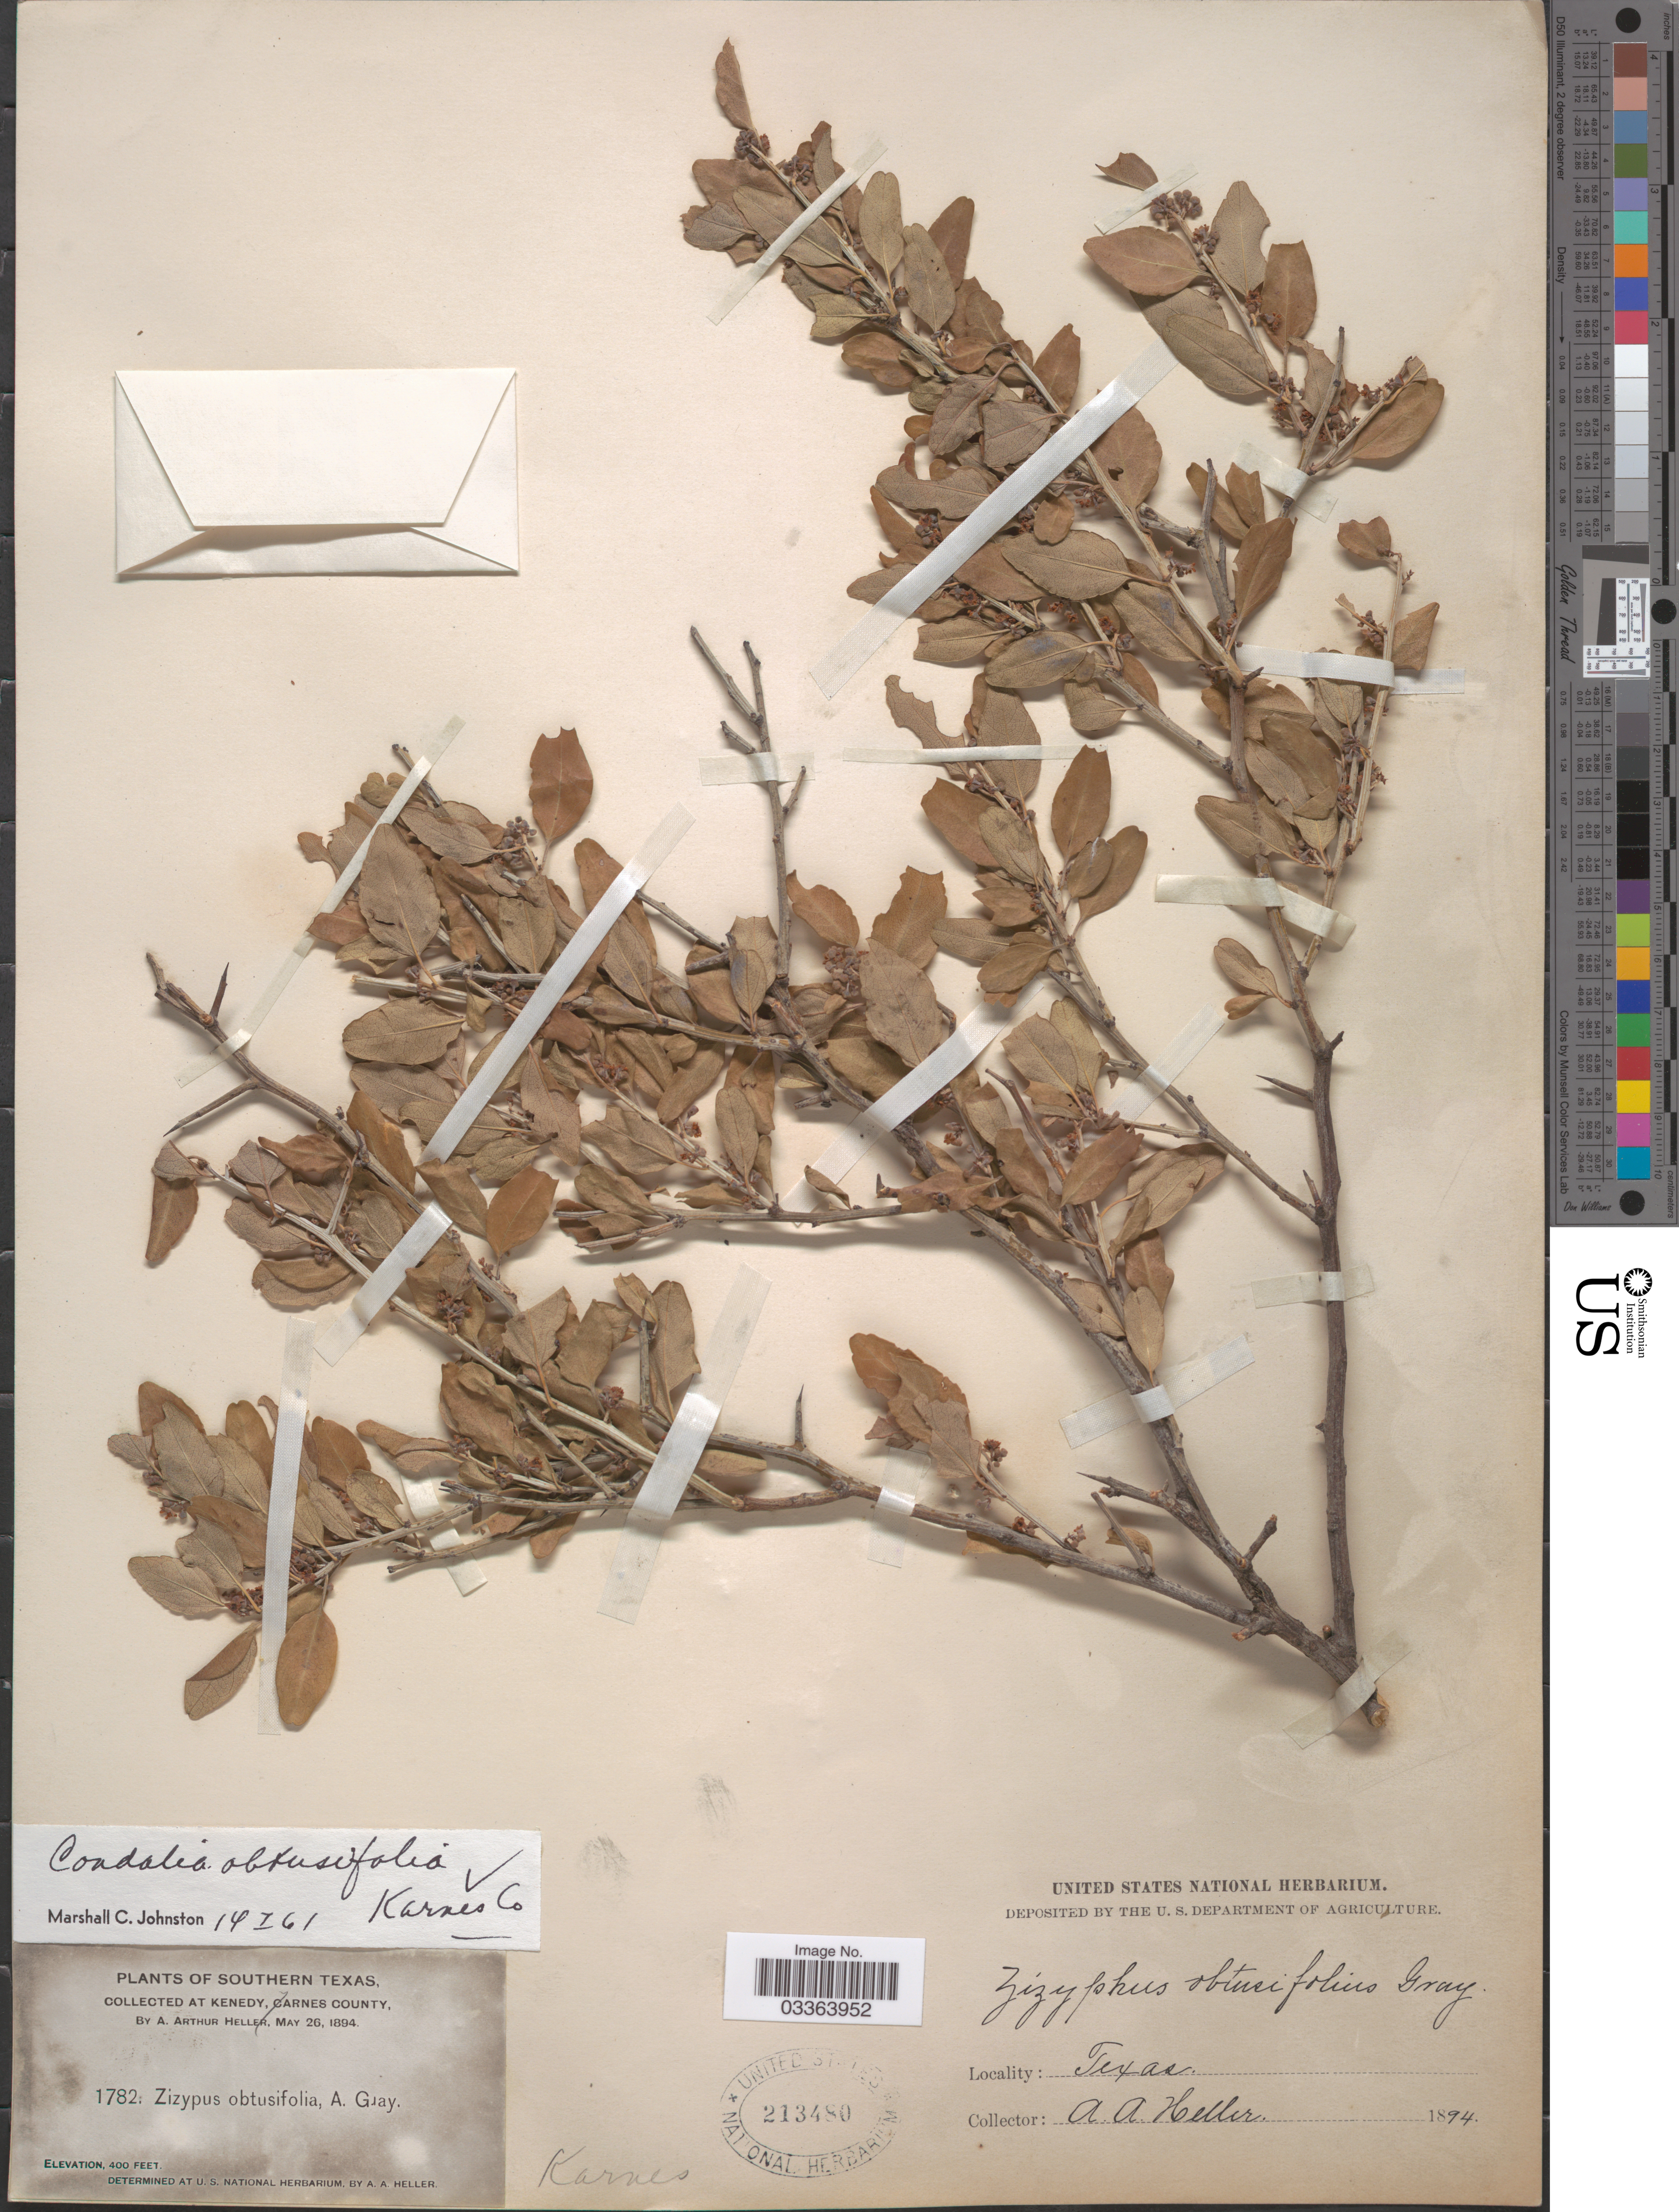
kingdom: Plantae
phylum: Tracheophyta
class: Magnoliopsida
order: Rosales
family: Rhamnaceae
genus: Sarcomphalus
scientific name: Sarcomphalus obtusifolius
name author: (Hook. ex Torr. & A. Gray) Hauenschild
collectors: A. A. Heller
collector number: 1782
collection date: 1894-05-26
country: United States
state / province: Texas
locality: Southern Texas. At Kenedy, Karnes County. Karnes.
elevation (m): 122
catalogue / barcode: US 213480